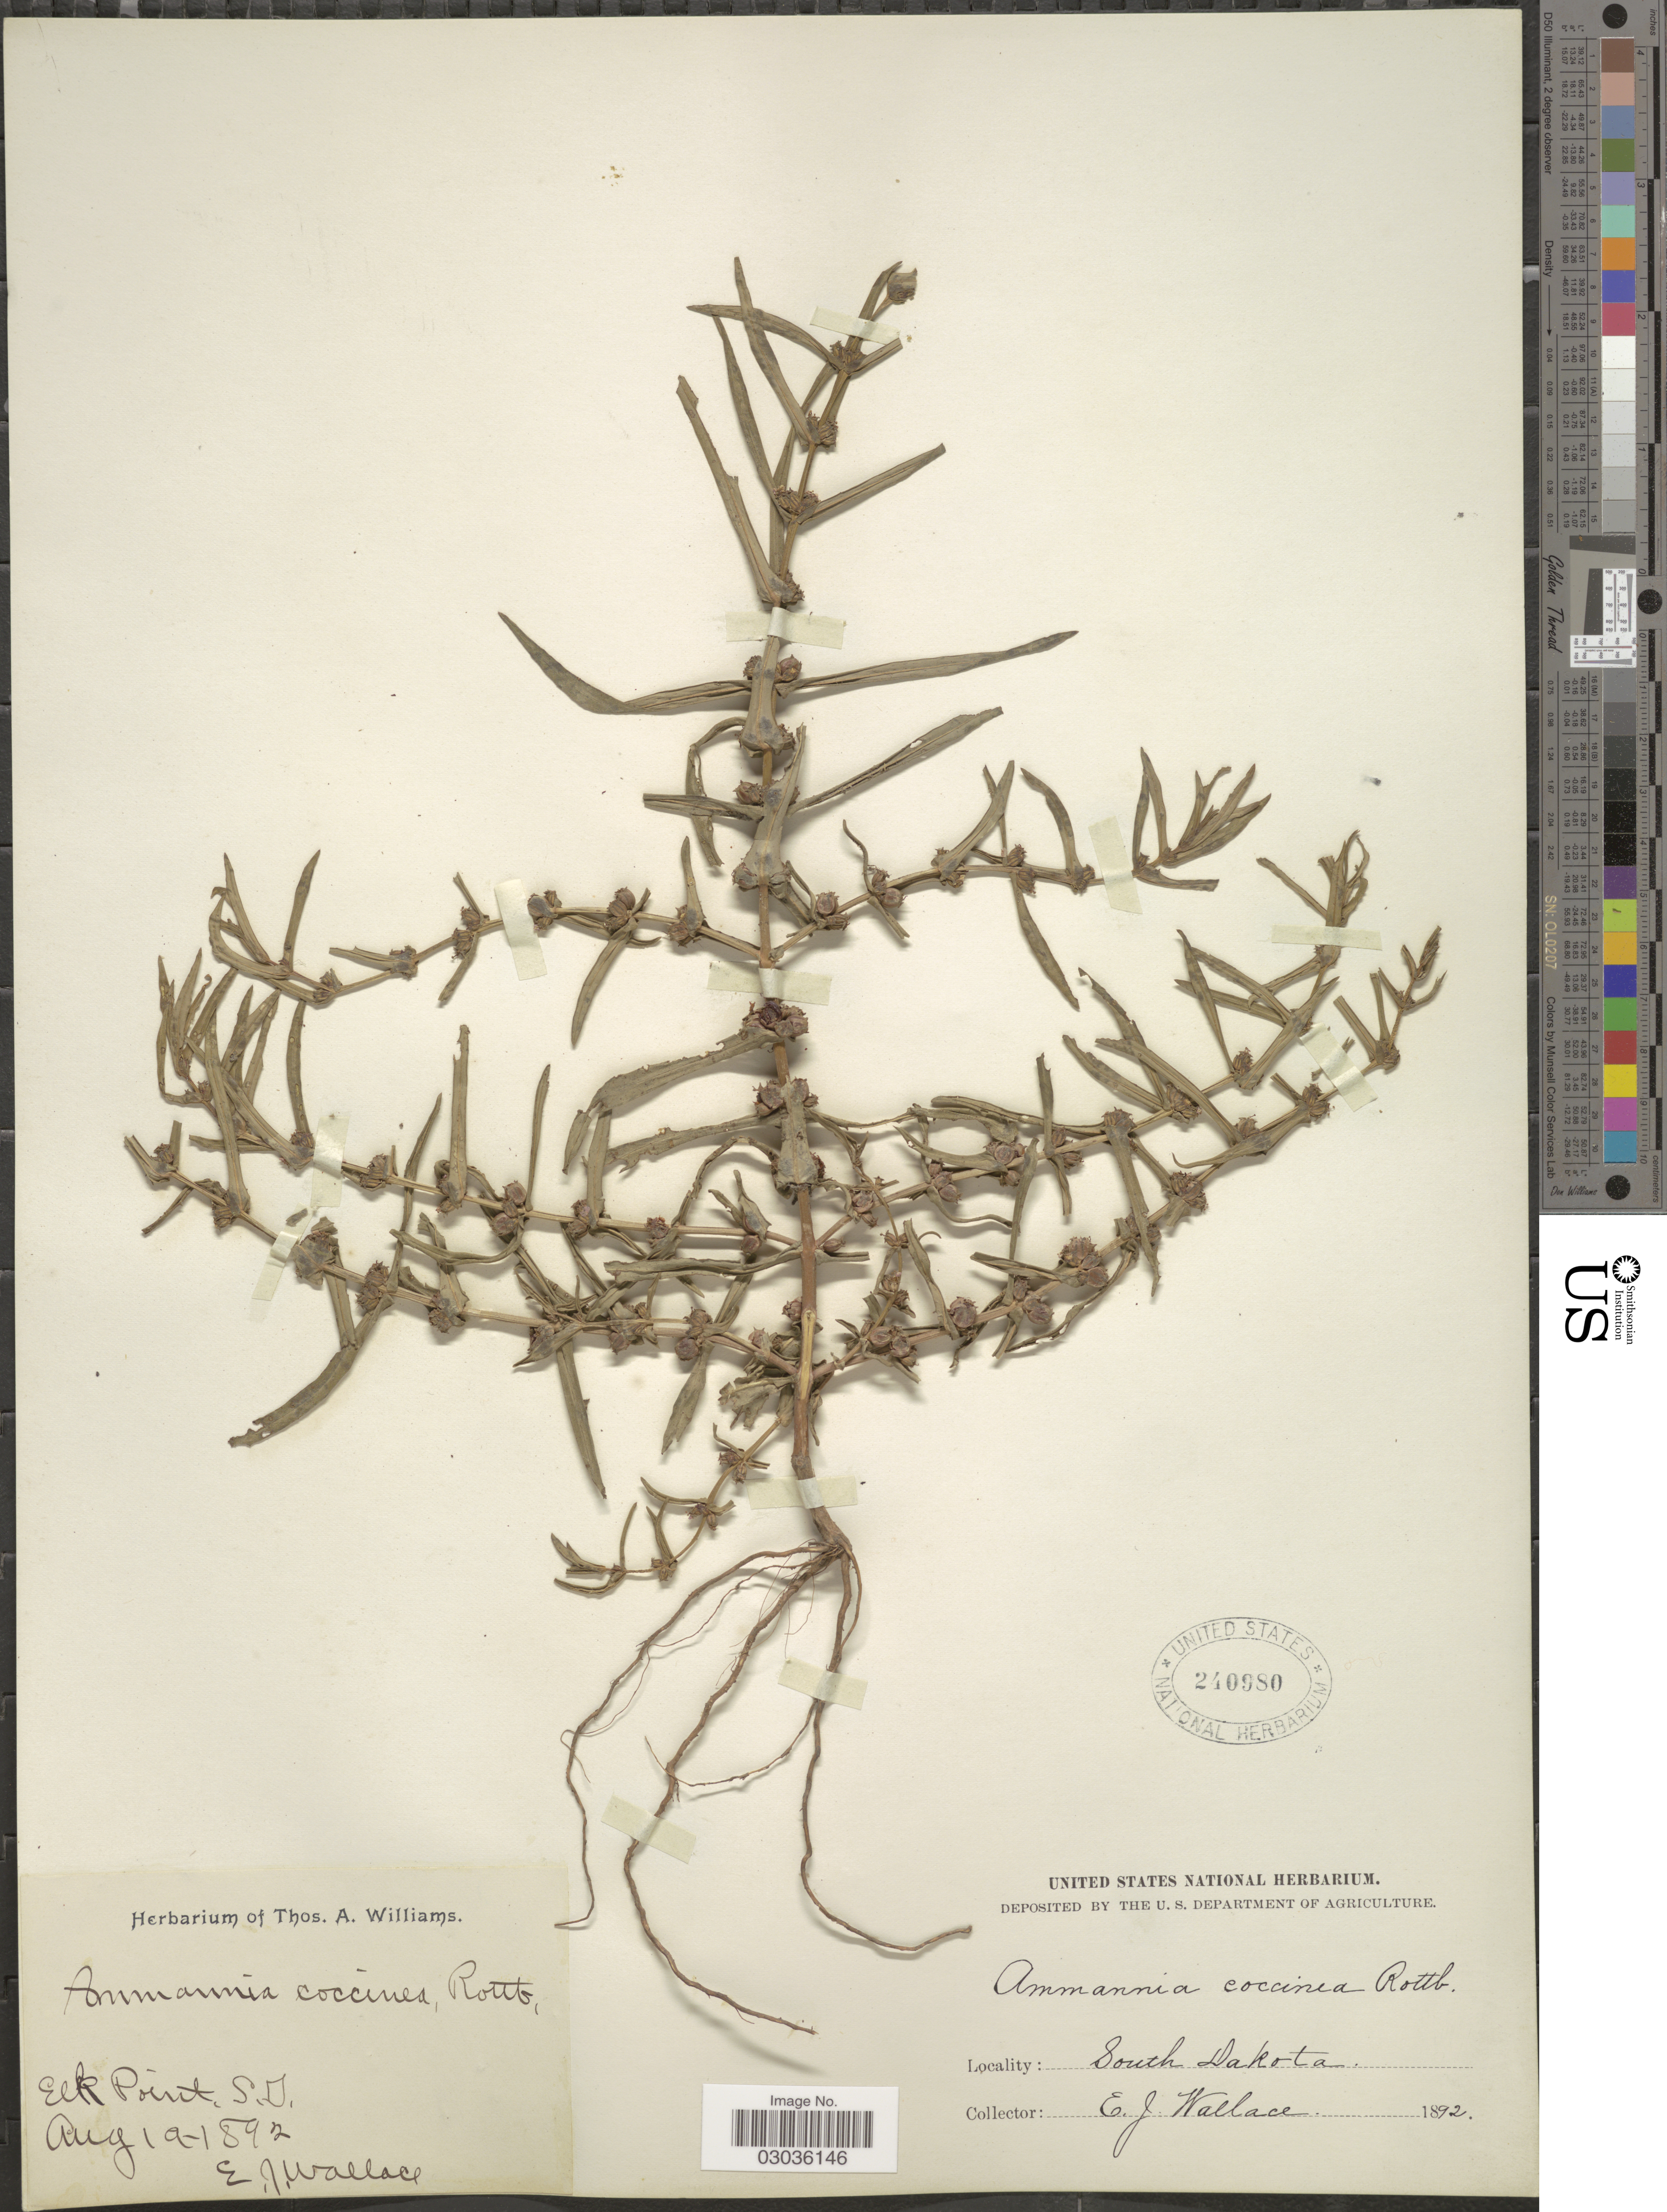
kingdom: Plantae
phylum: Tracheophyta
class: Magnoliopsida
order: Myrtales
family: Lythraceae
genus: Ammannia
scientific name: Ammannia robusta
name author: Heer & Regel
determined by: Strong, Mark T., (BOT), Smithsonian Institution - National Museum of Natural History (UNITED STATES)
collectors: E. C. Wallace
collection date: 1892-08-19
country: United States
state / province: South Dakota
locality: Elk Point.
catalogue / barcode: US 240980